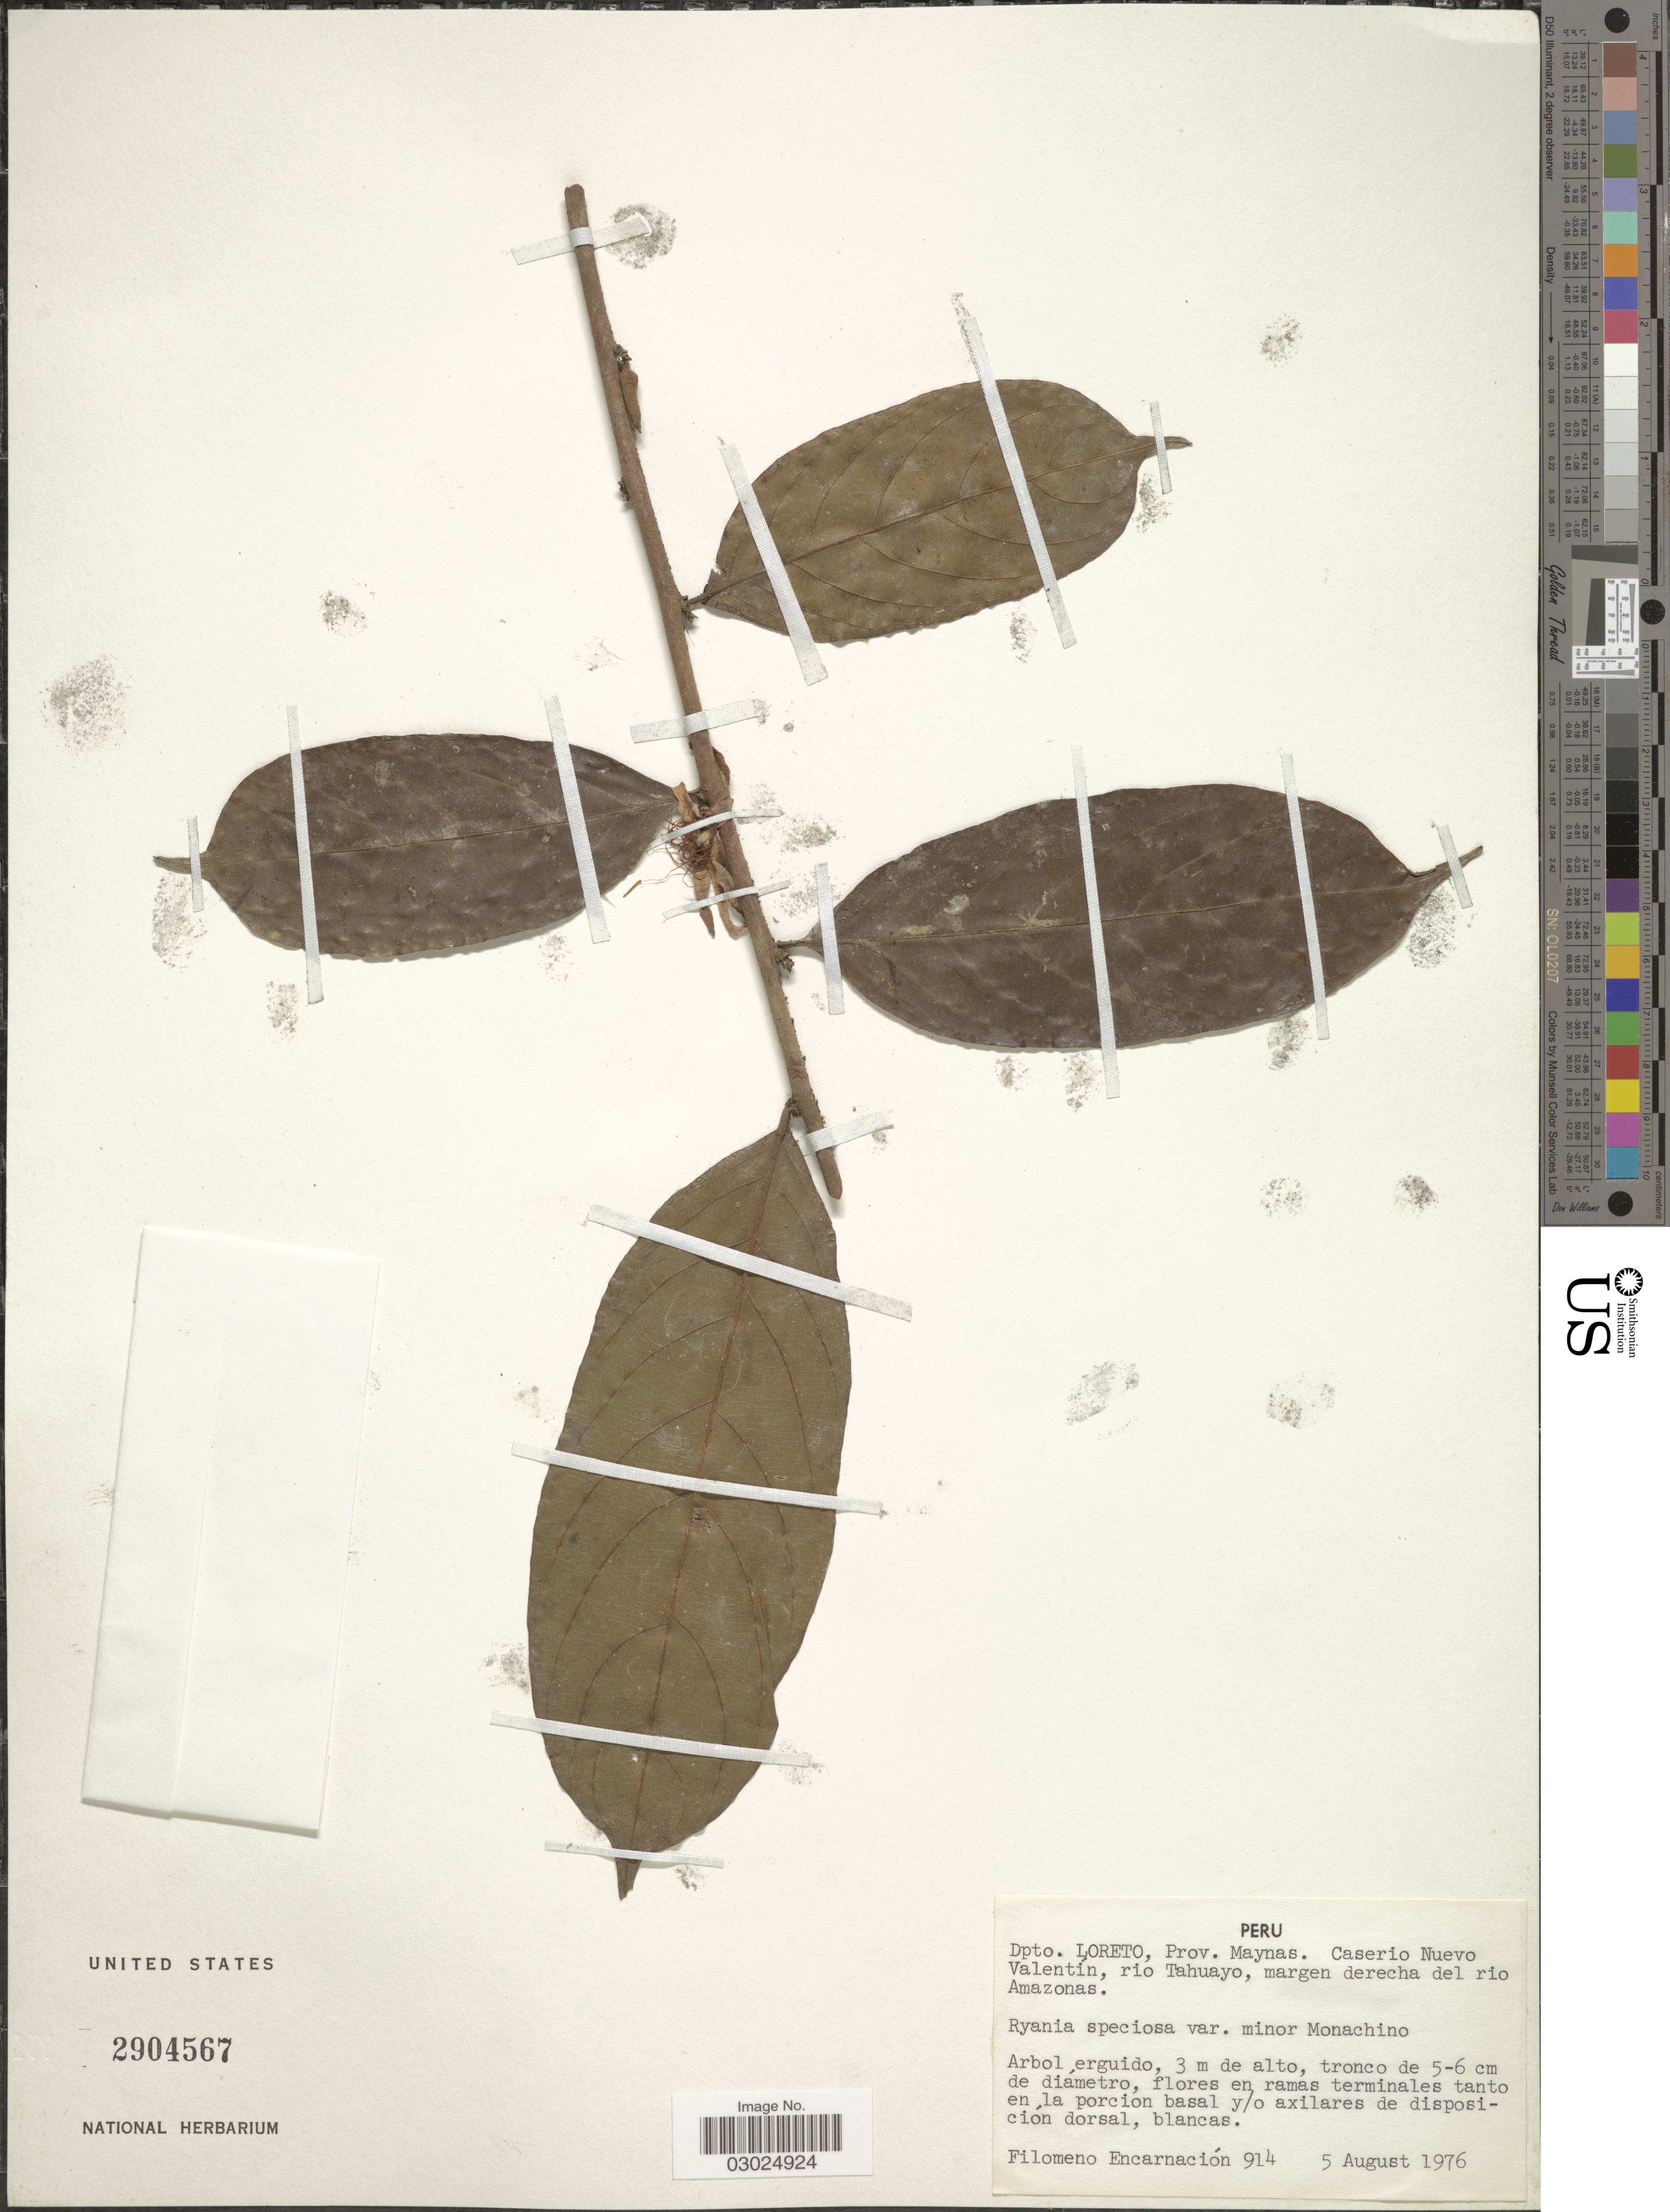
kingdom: Plantae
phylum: Tracheophyta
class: Magnoliopsida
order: Malpighiales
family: Salicaceae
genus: Ryania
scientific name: Ryania speciosa var. minor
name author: Monach.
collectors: F. Encarnación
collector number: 914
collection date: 1976-08-05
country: Peru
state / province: Loreto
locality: Dpto. Loreto, Prov. Maynas. Caserio Nuevo Valentín, rio Tahuayo, margen derecha del rio Amazonas.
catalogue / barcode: US 2904567